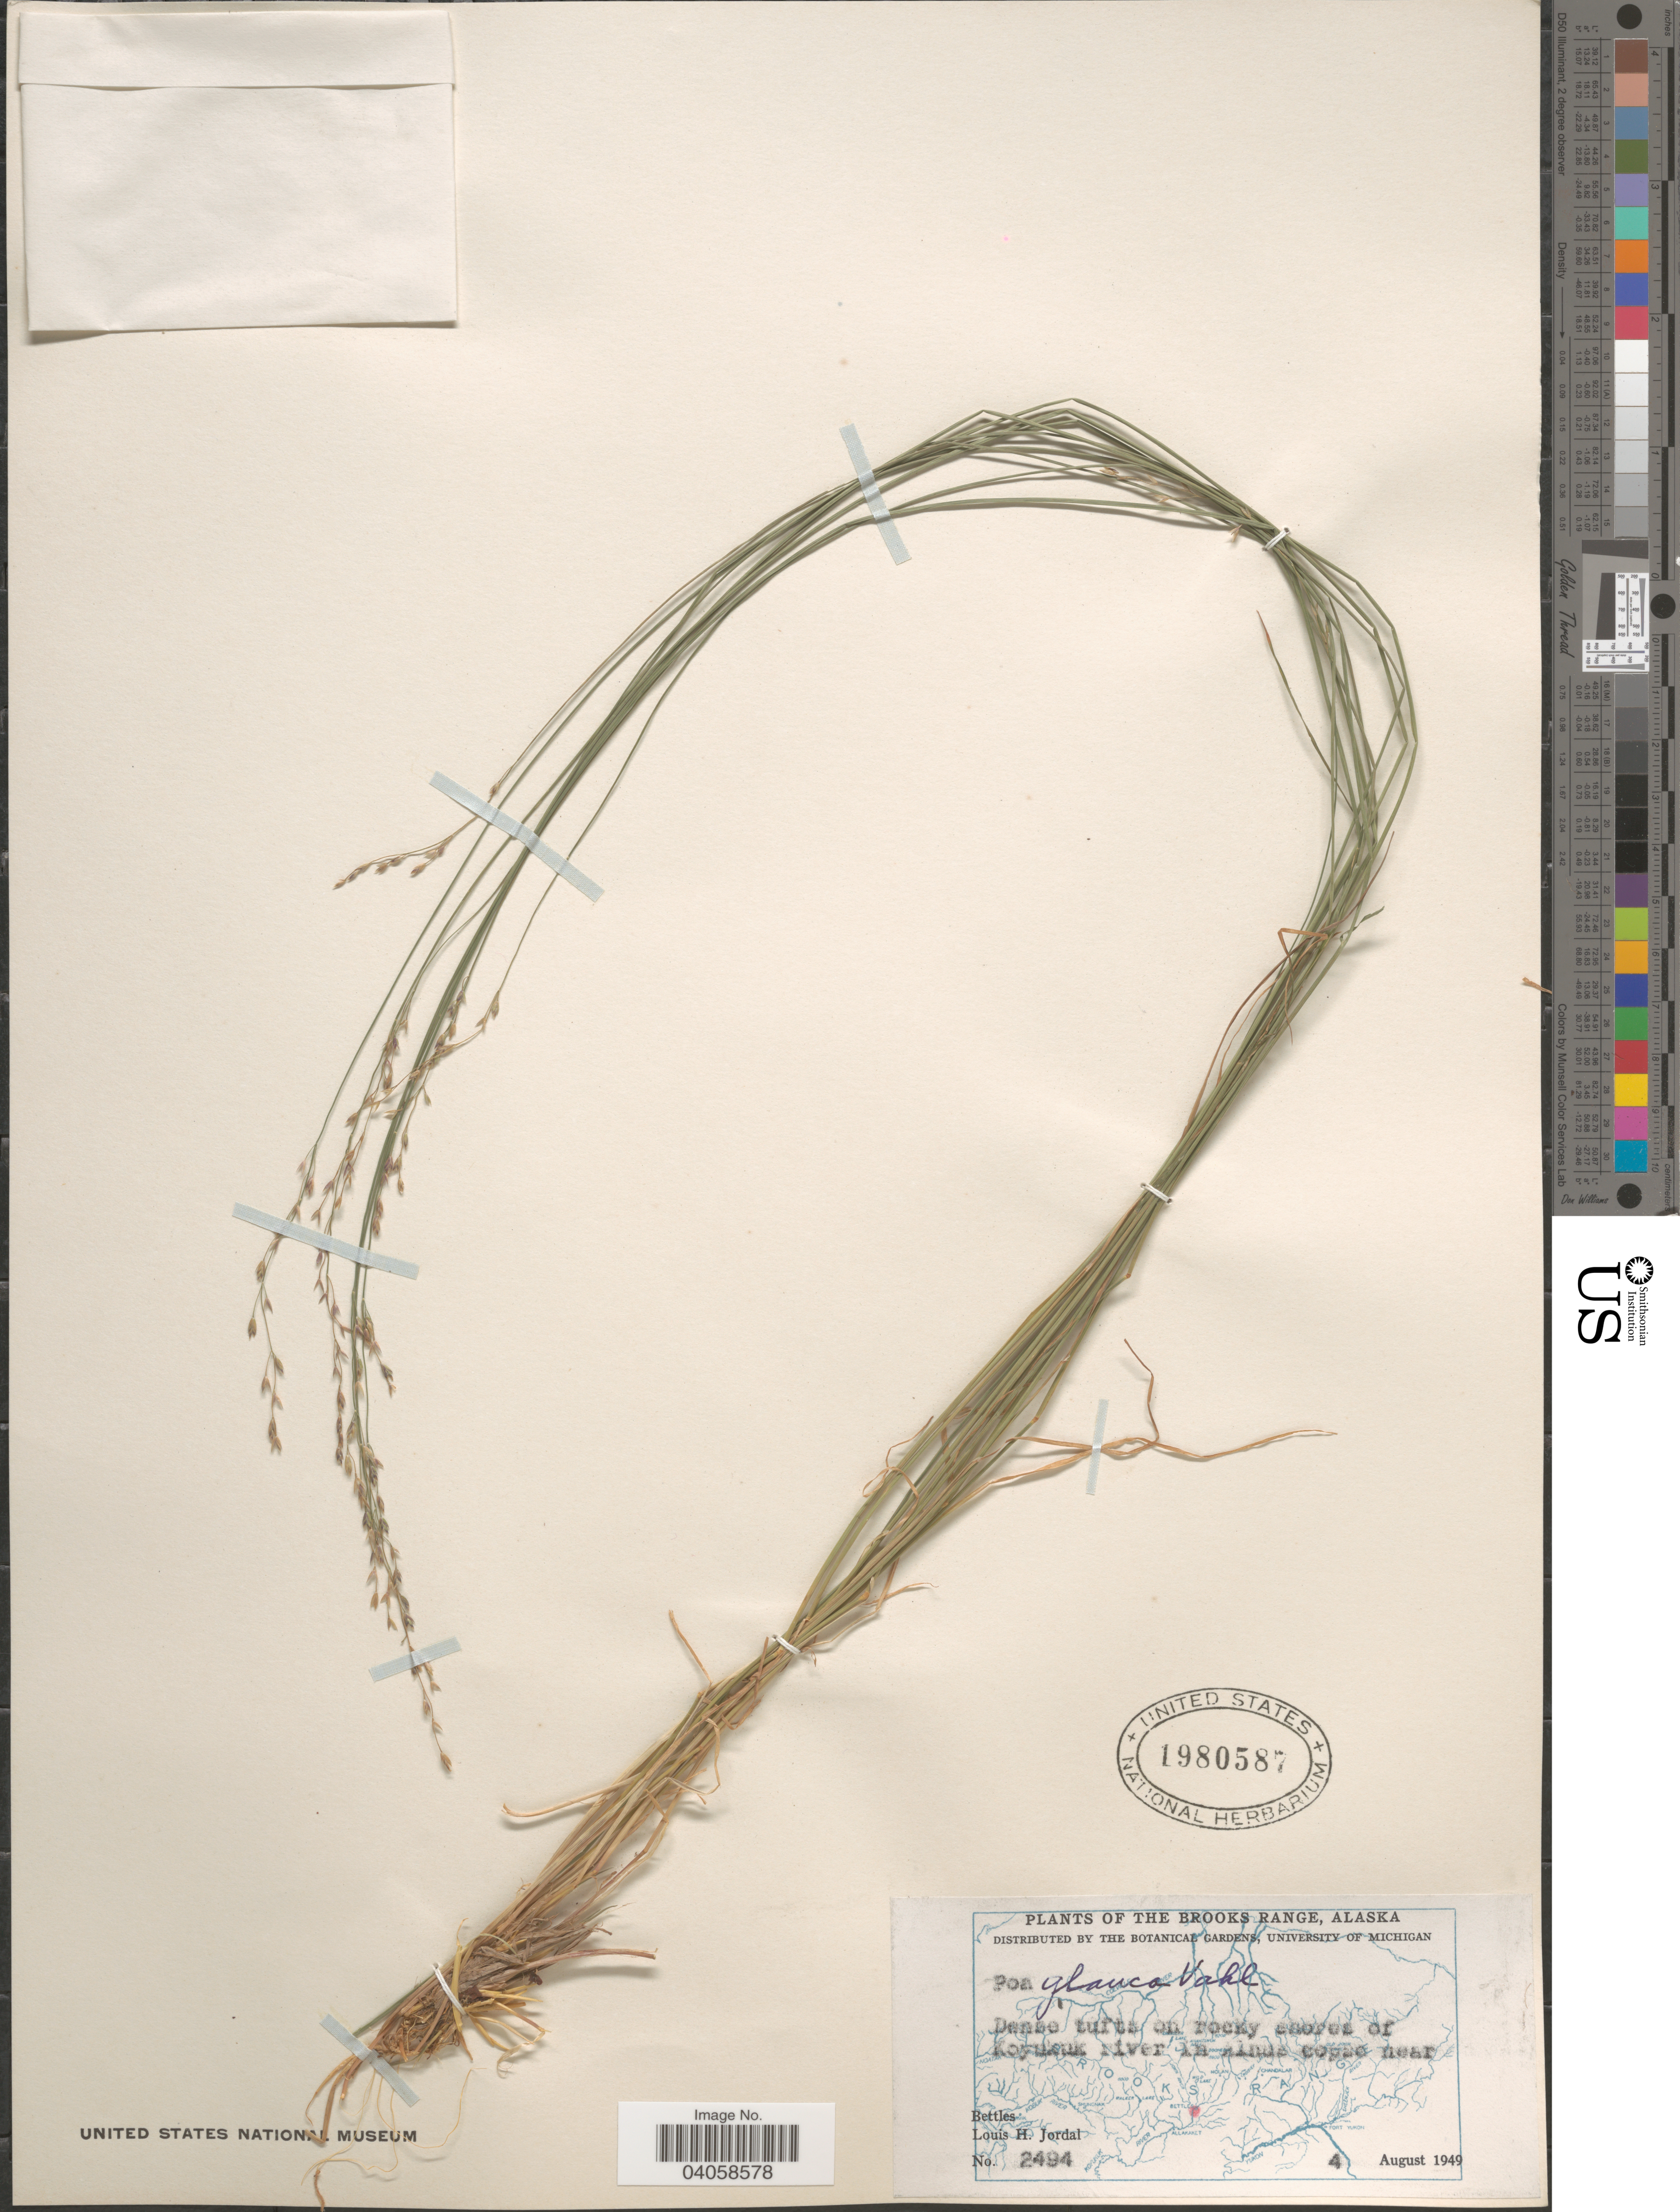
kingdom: Plantae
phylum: Tracheophyta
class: Liliopsida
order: Poales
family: Poaceae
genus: Poa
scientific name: Poa glauca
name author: Vahl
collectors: L. Jordal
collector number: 2494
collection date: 1949-08-04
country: United States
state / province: Alaska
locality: The Brooks Range. Dense tufts on rocky shores of Koyukuk river in Alnus copse near.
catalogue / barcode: US 1980587